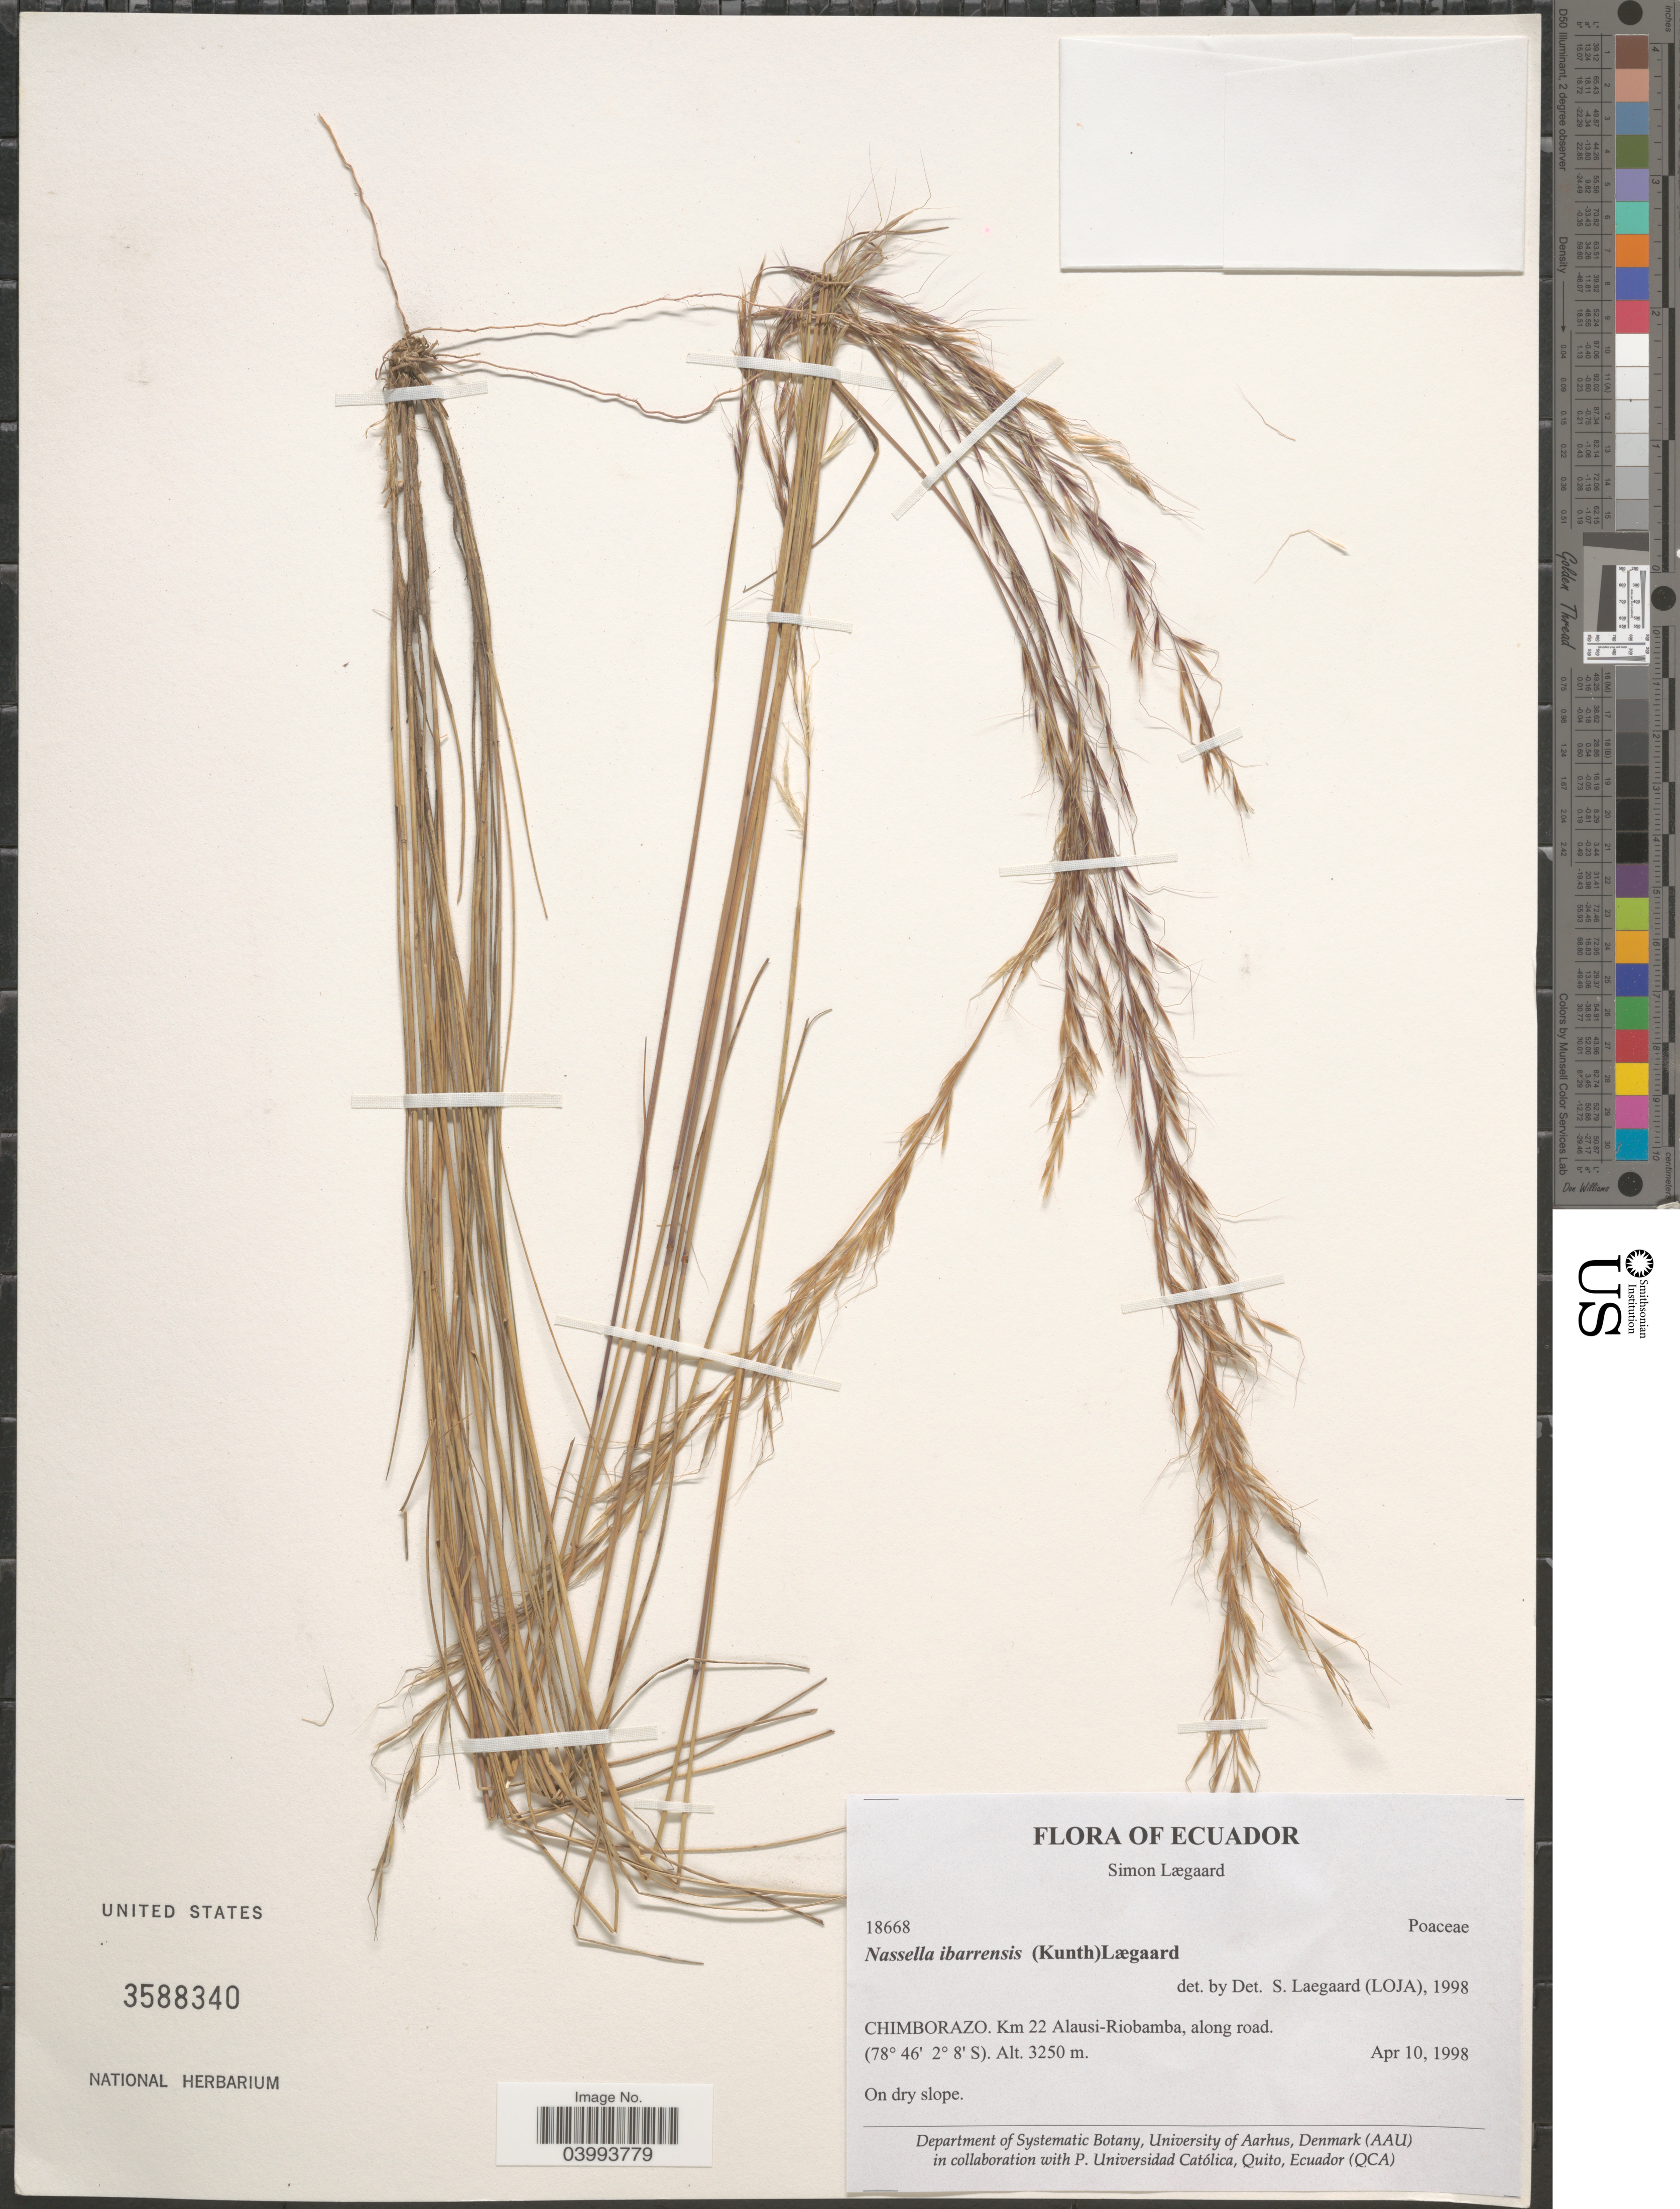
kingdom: Plantae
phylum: Tracheophyta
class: Liliopsida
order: Poales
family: Poaceae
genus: Nassella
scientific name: Nassella ibarrensis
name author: (Kunth) Lægaard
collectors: S. Lægaard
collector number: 18668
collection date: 1998-04-10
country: Ecuador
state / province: Chimborazo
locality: Km 22 Alausi-Riobamba, along road.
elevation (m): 3250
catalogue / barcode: US 3588340